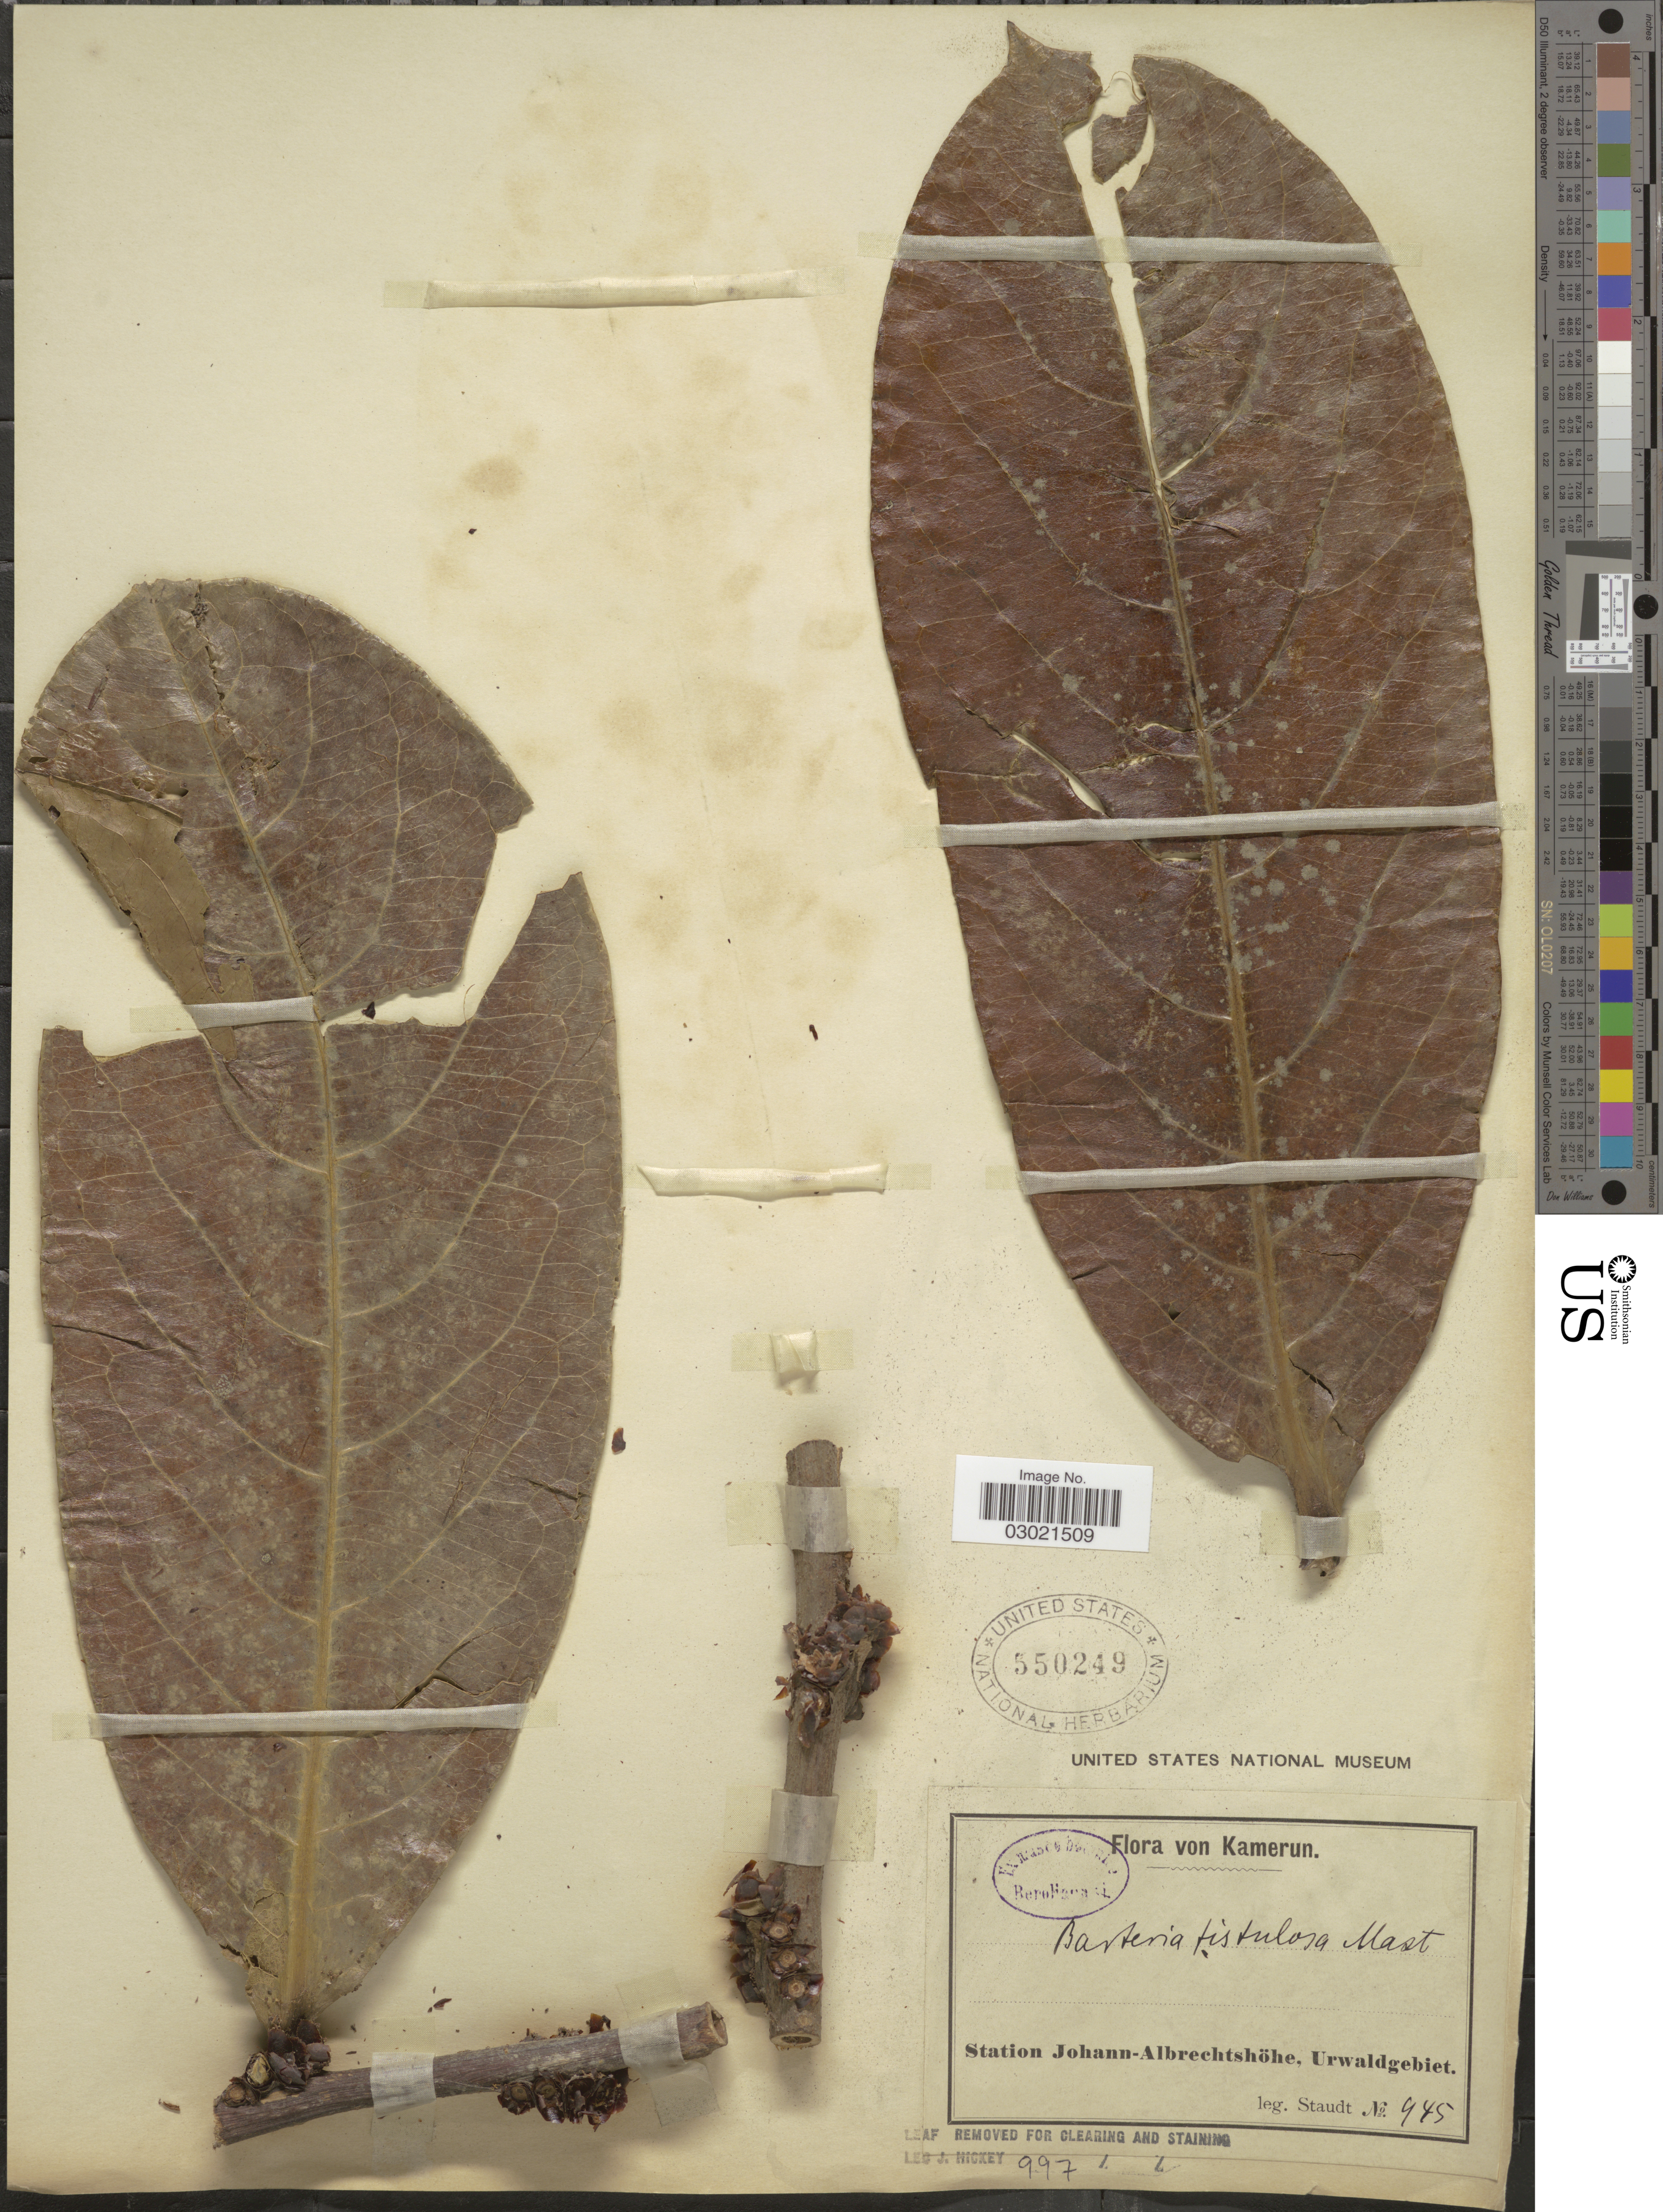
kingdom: Plantae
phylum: Tracheophyta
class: Magnoliopsida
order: Malpighiales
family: Passifloraceae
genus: Barteria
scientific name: Barteria fistulosa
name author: Mast.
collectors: -. Staudt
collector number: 945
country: Cameroon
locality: Station Johann-Albrechtshöhe, Urwaldgebiet.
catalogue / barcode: US 550249